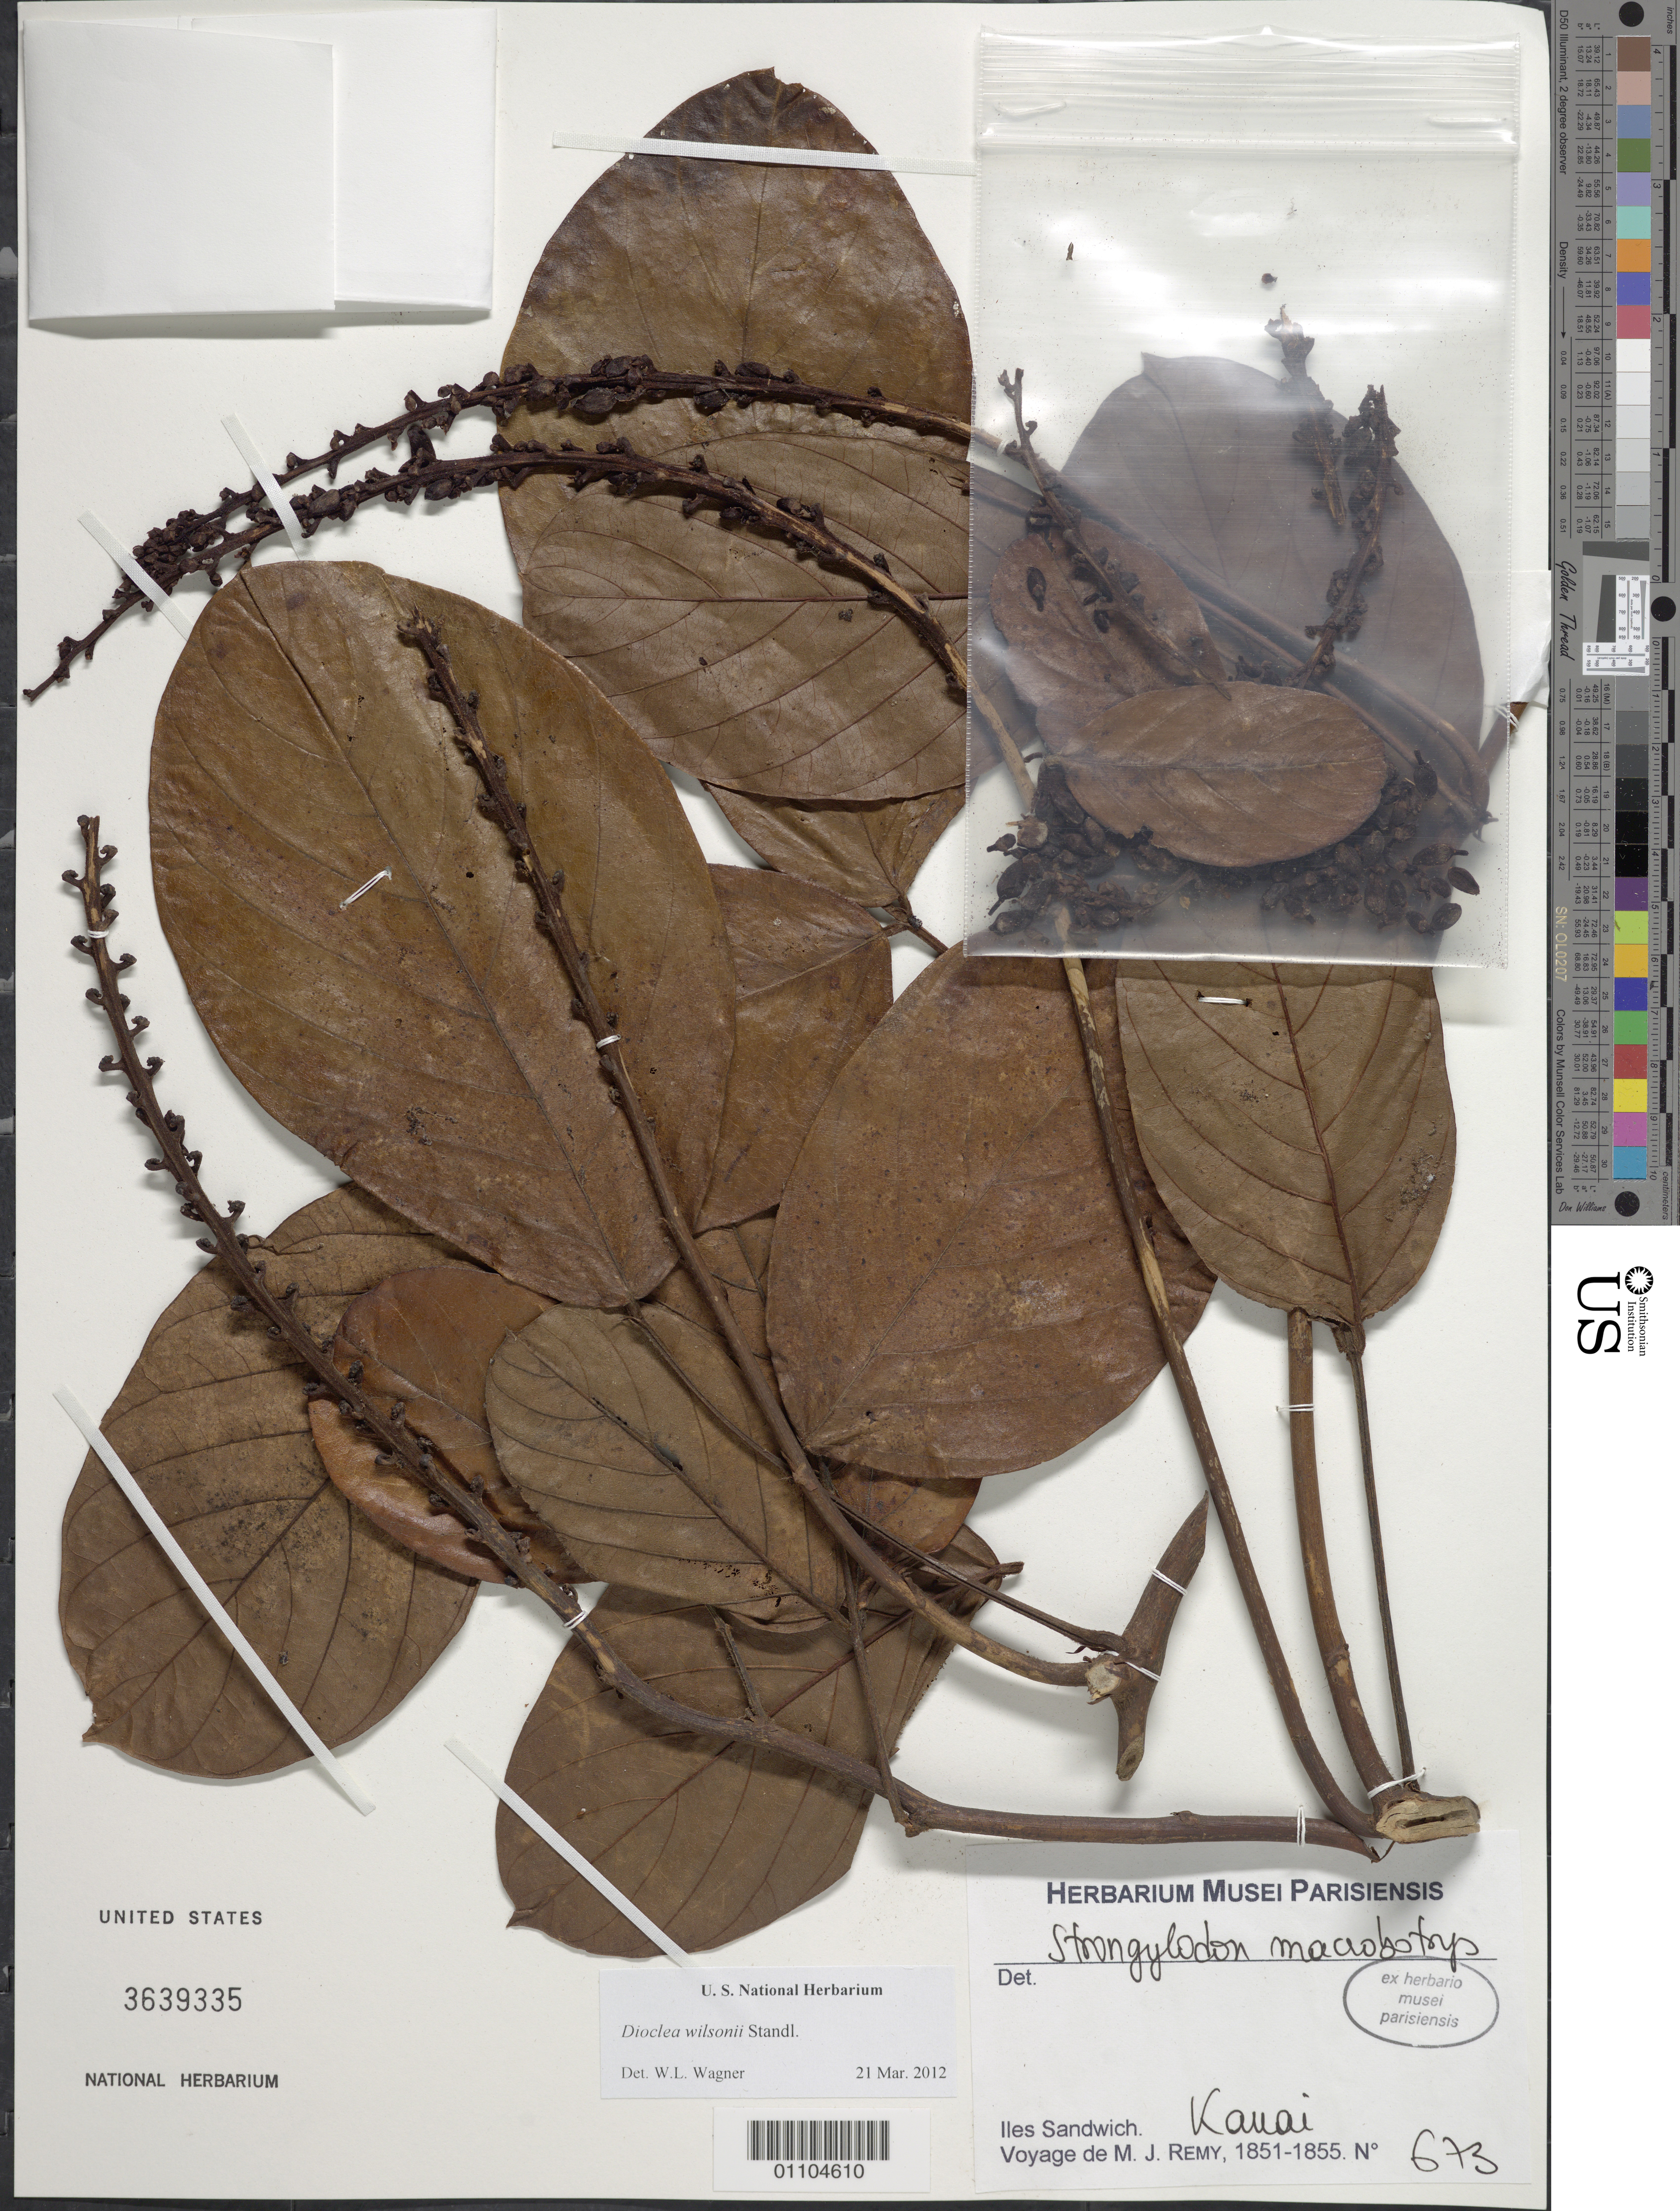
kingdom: Plantae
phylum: Tracheophyta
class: Magnoliopsida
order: Fabales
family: Fabaceae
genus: Macropsychanthus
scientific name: Macropsychanthus wilsonii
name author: (Standl.) L.P. Queiroz & Snak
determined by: Wagner, W. L., (BOT), Smithsonian Institution - National Museum of Natural History (UNITED STATES)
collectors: M. J. Remy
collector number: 673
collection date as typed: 1851 to --- 1855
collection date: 1851/1855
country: United States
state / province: Hawaii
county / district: Kauai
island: Kaua'i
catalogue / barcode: US 3639335